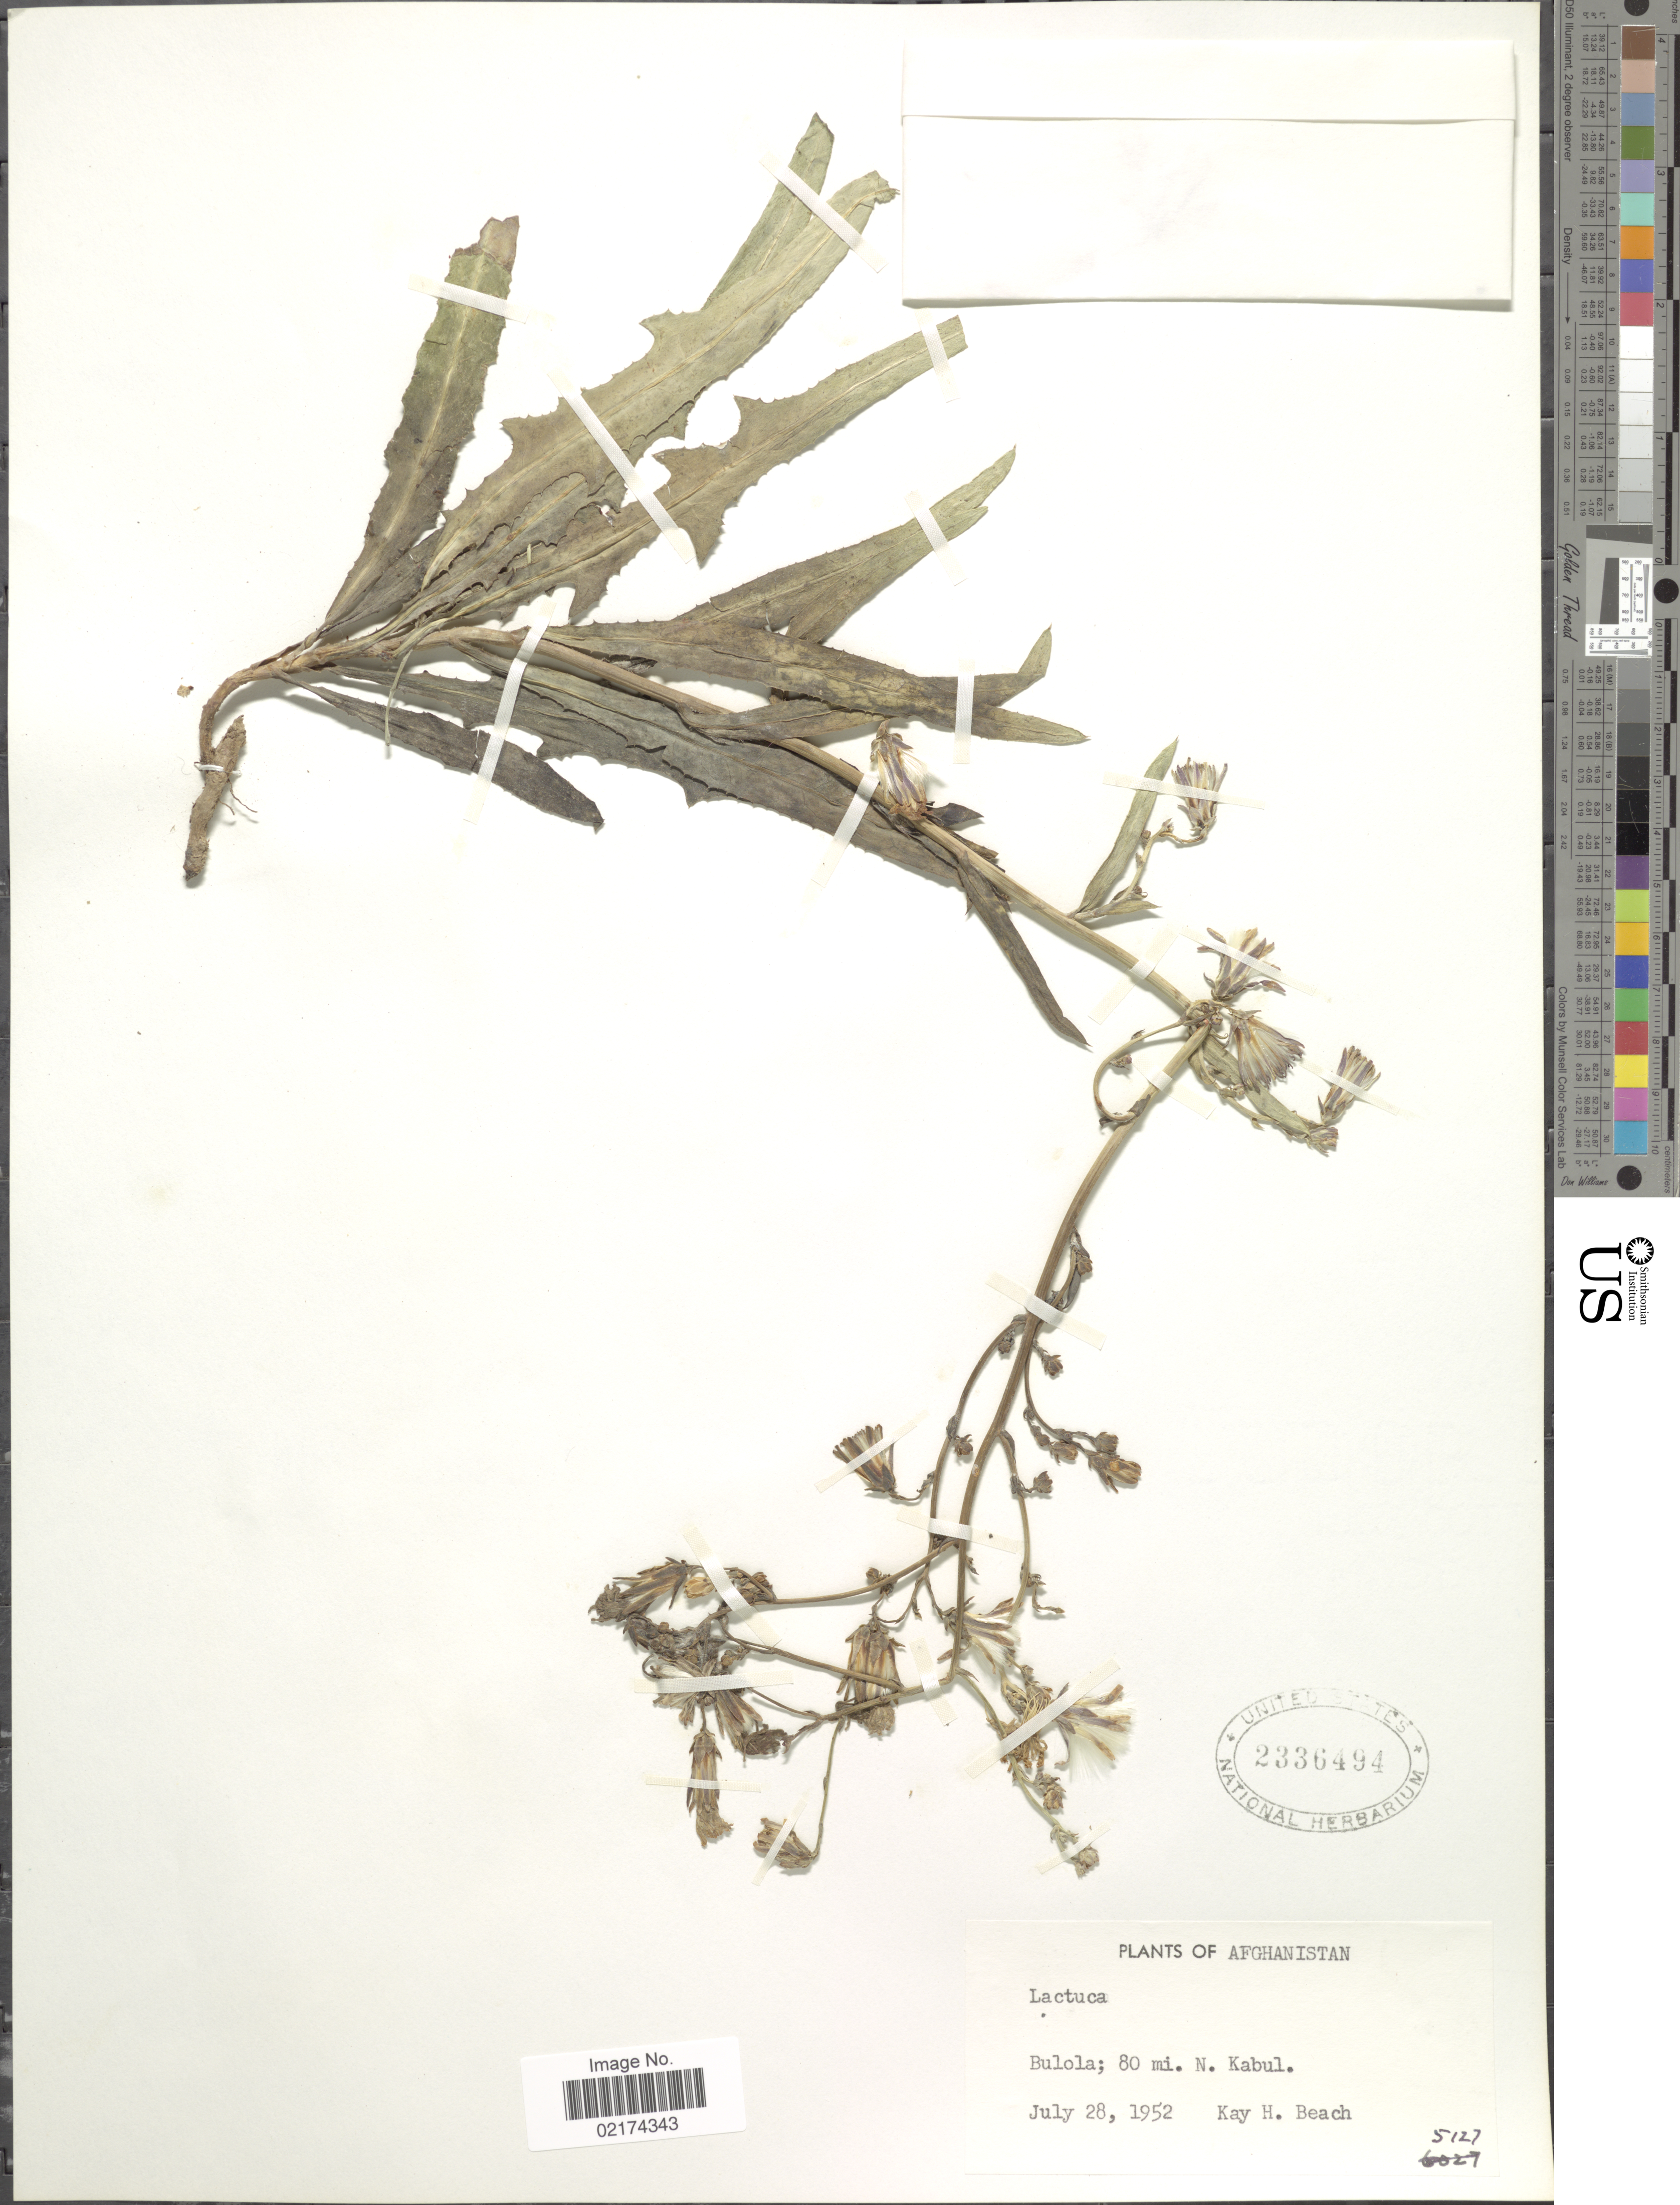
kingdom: Plantae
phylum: Tracheophyta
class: Magnoliopsida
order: Asterales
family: Asteraceae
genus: Lactuca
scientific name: Lactuca sp.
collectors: K. H. Beach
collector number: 5127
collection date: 1952-07-28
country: Afghanistan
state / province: Kabul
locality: Bulola, 80 mi. N. Kabul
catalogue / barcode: US 2336494